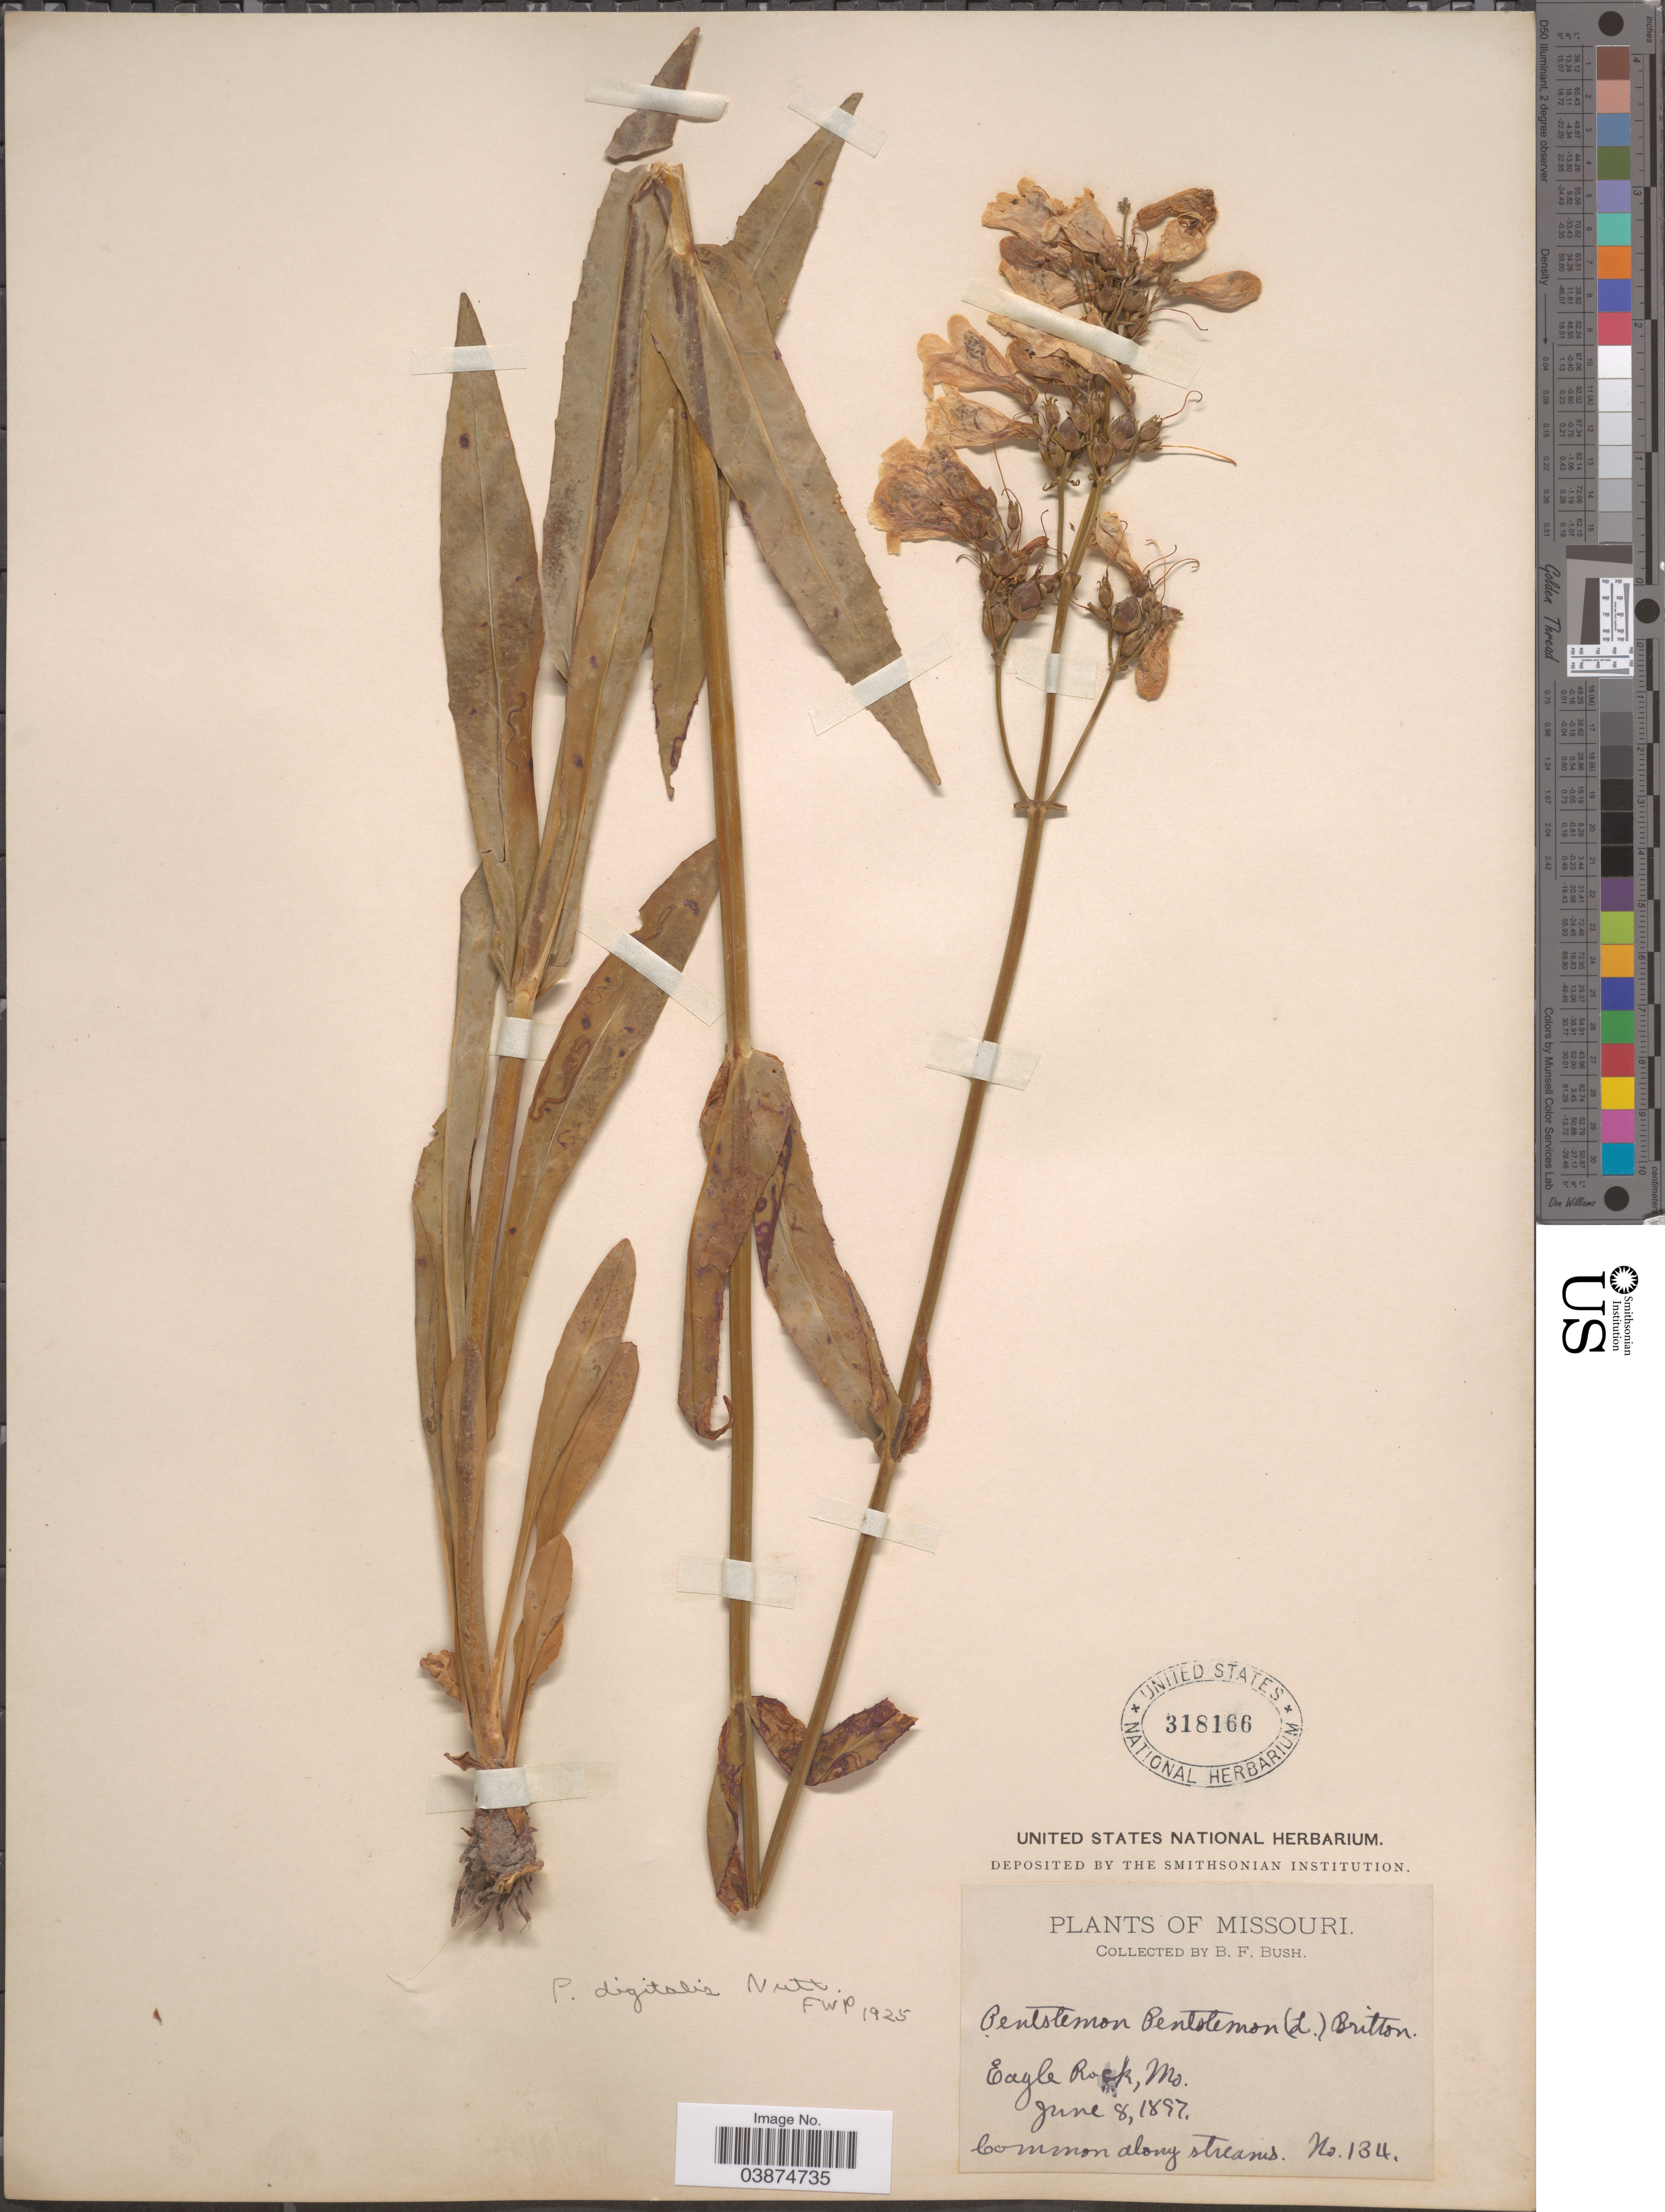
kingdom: Plantae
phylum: Tracheophyta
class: Magnoliopsida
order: Lamiales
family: Plantaginaceae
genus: Penstemon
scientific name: Penstemon digitalis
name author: Nutt. ex Sims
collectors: B. F. Bush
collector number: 134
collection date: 1897-06-08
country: United States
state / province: Missouri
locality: Eagle Rock.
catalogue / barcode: US 318166